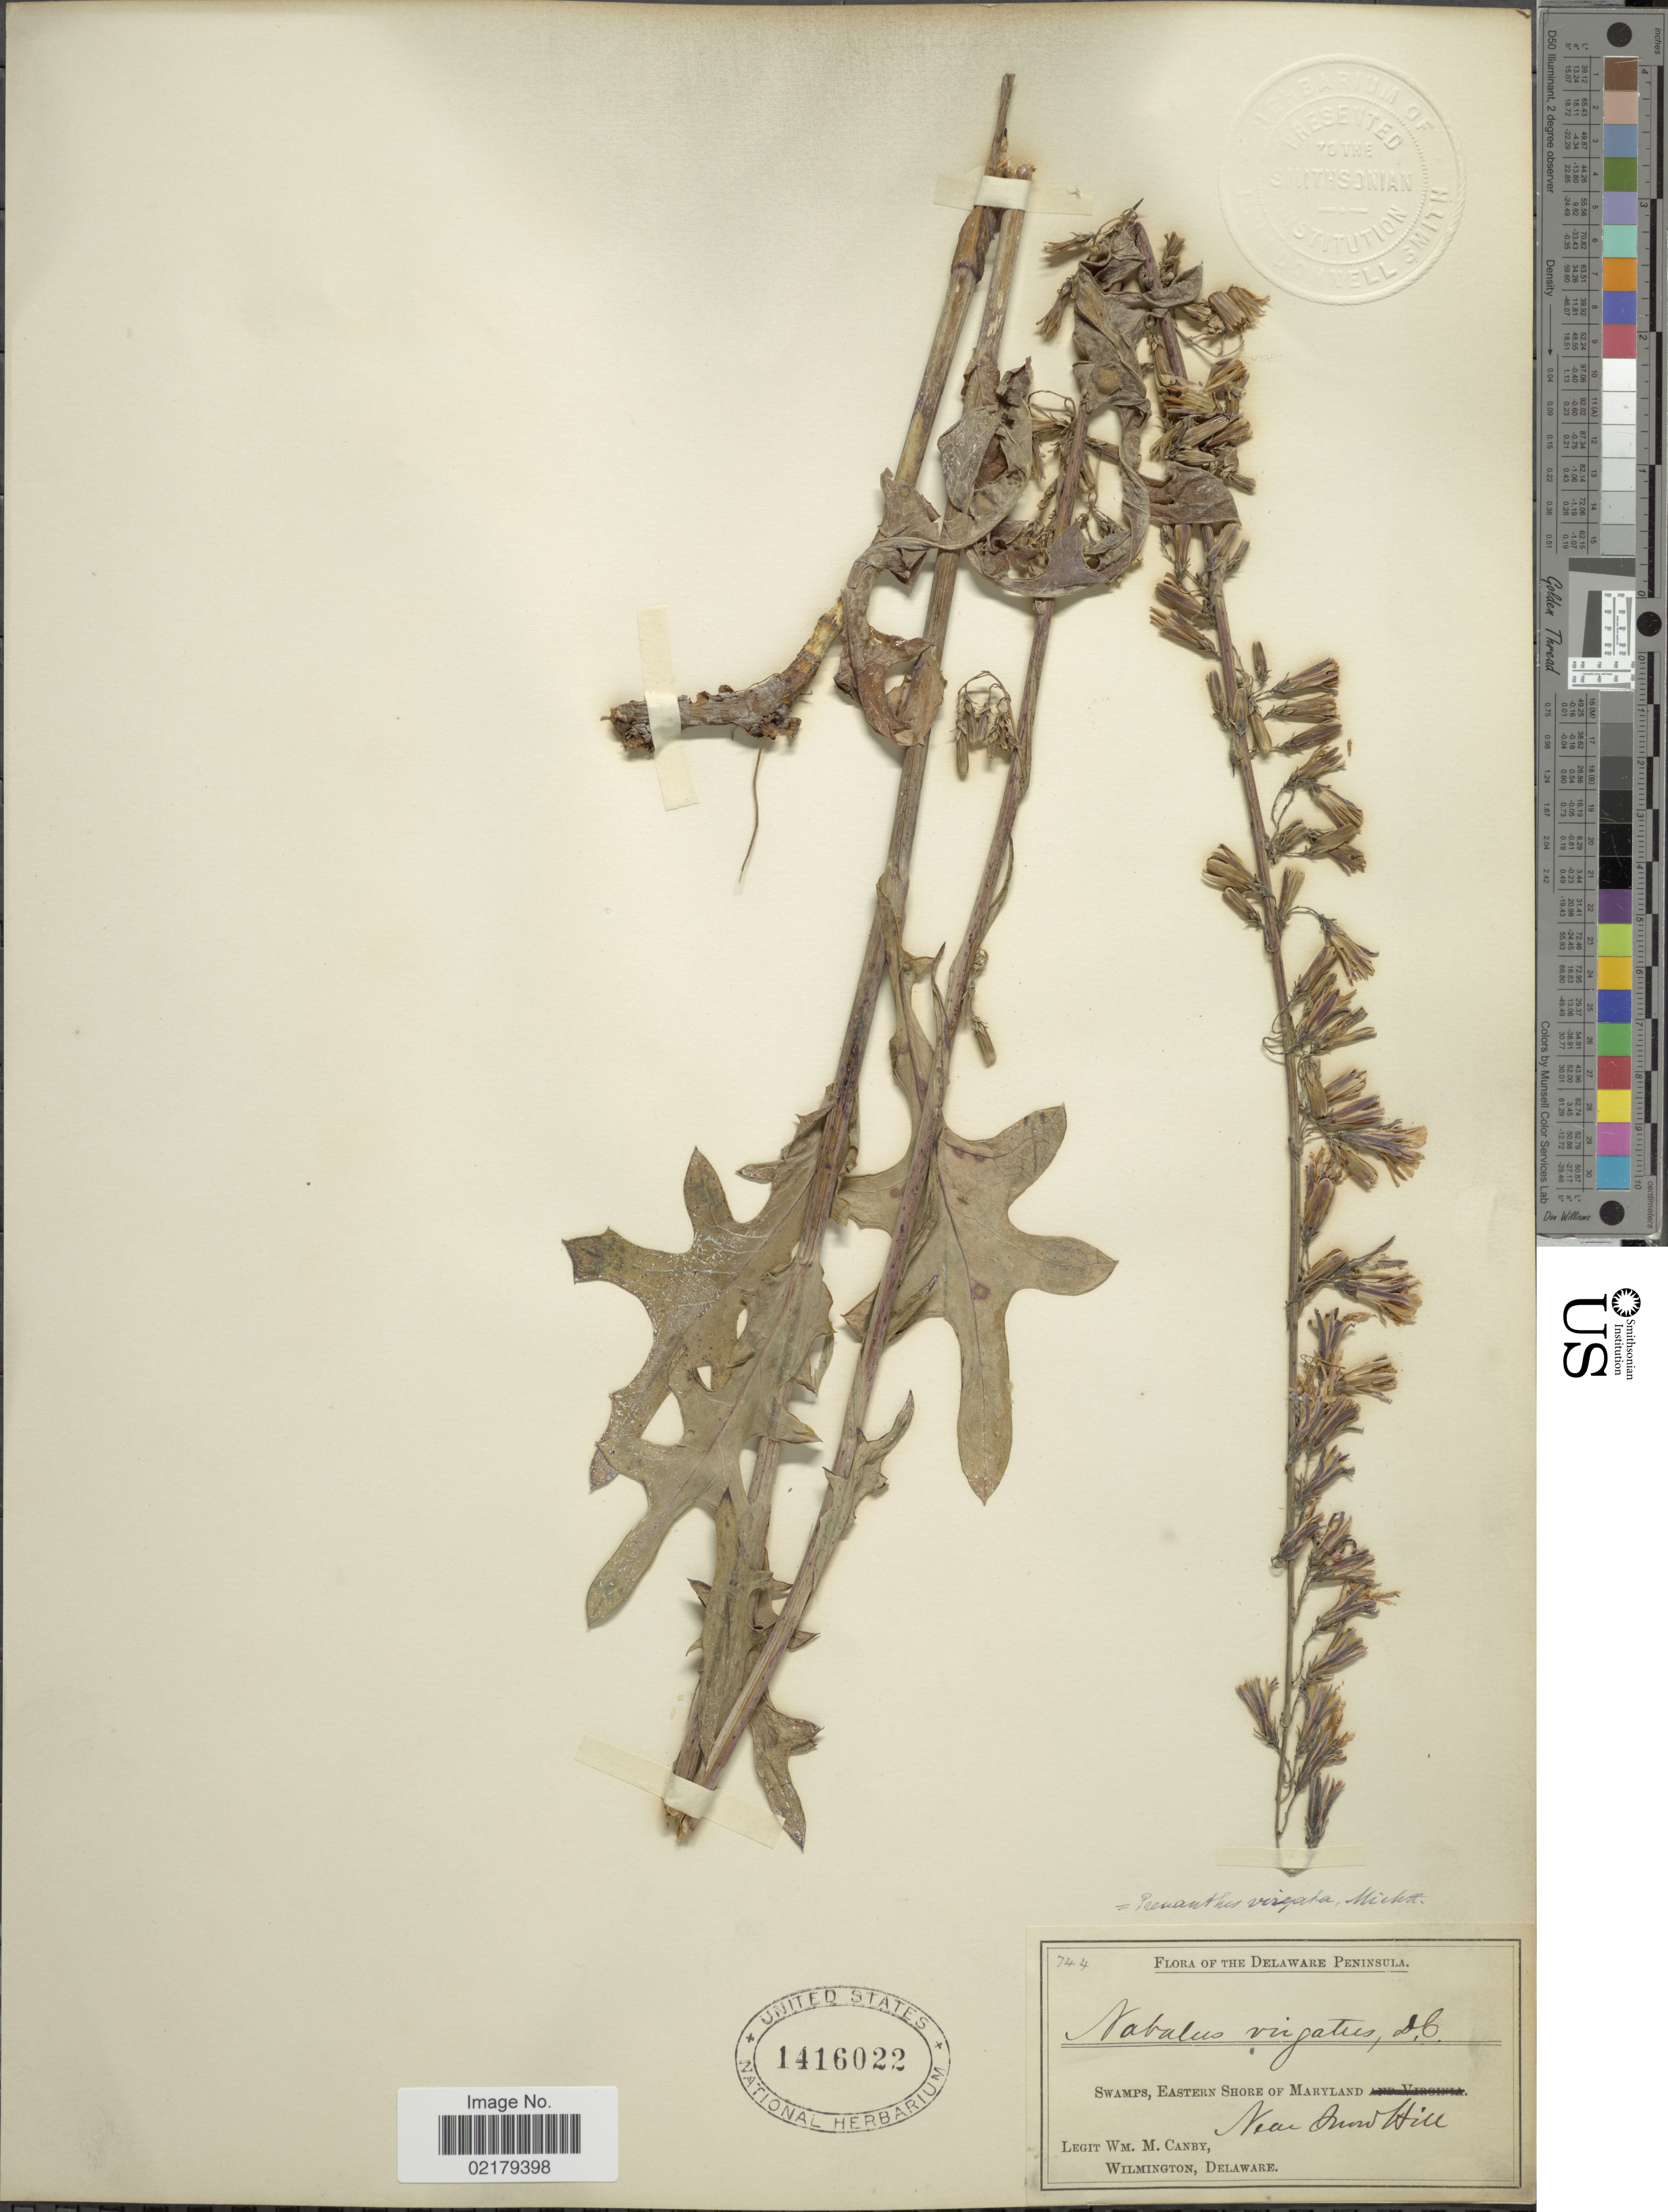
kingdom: Plantae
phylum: Tracheophyta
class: Magnoliopsida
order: Asterales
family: Asteraceae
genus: Prenanthes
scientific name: Prenanthes autumnalis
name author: Walter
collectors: W. M. Canby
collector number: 744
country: United States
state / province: Maryland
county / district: Worcester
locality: The Delaware Peninsula, Swamps, eastern Shore of Maryland, Near Snow Hill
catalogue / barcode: US 1416022